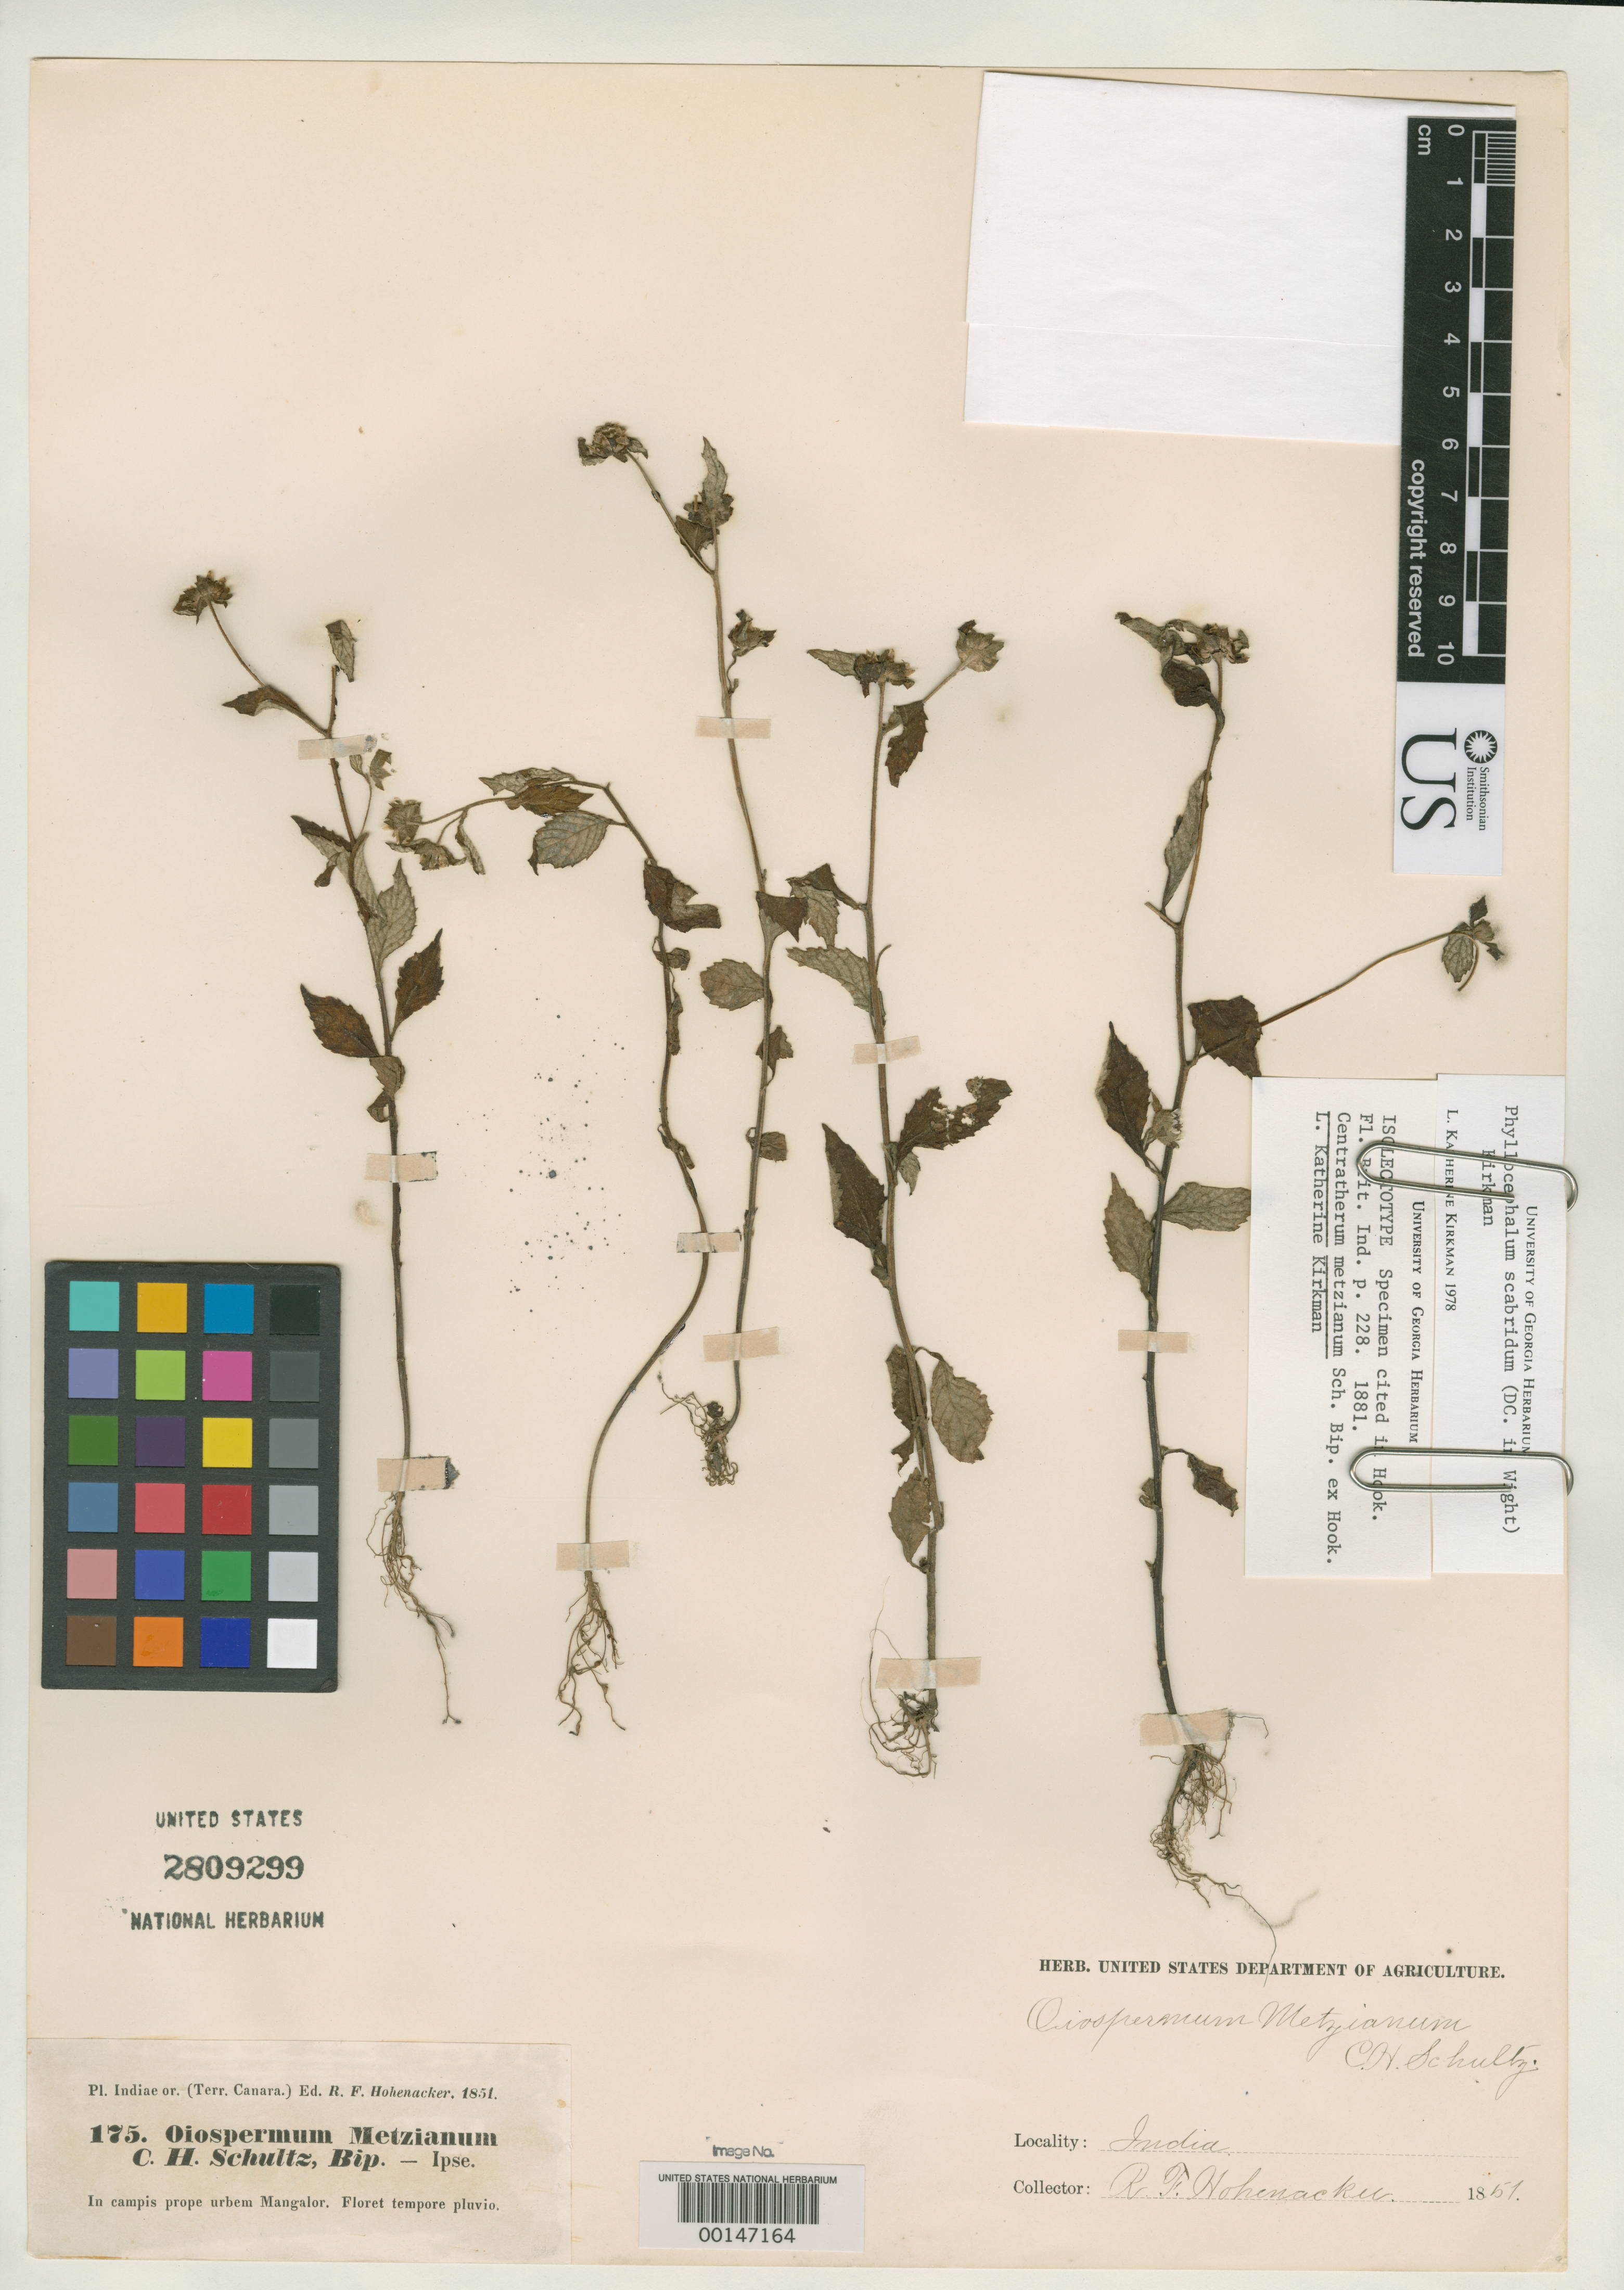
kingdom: Plantae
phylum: Tracheophyta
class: Magnoliopsida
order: Asterales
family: Asteraceae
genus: Centratherum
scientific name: Centratherum metzianum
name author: Sch. Bip. ex Hook. f.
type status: Isolectotype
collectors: R. F. Hohenacker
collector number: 175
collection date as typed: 1851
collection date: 1851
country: India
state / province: Karnataka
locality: Near Mangalor. (State originally recorded as Mysore.)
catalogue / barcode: US 2809299